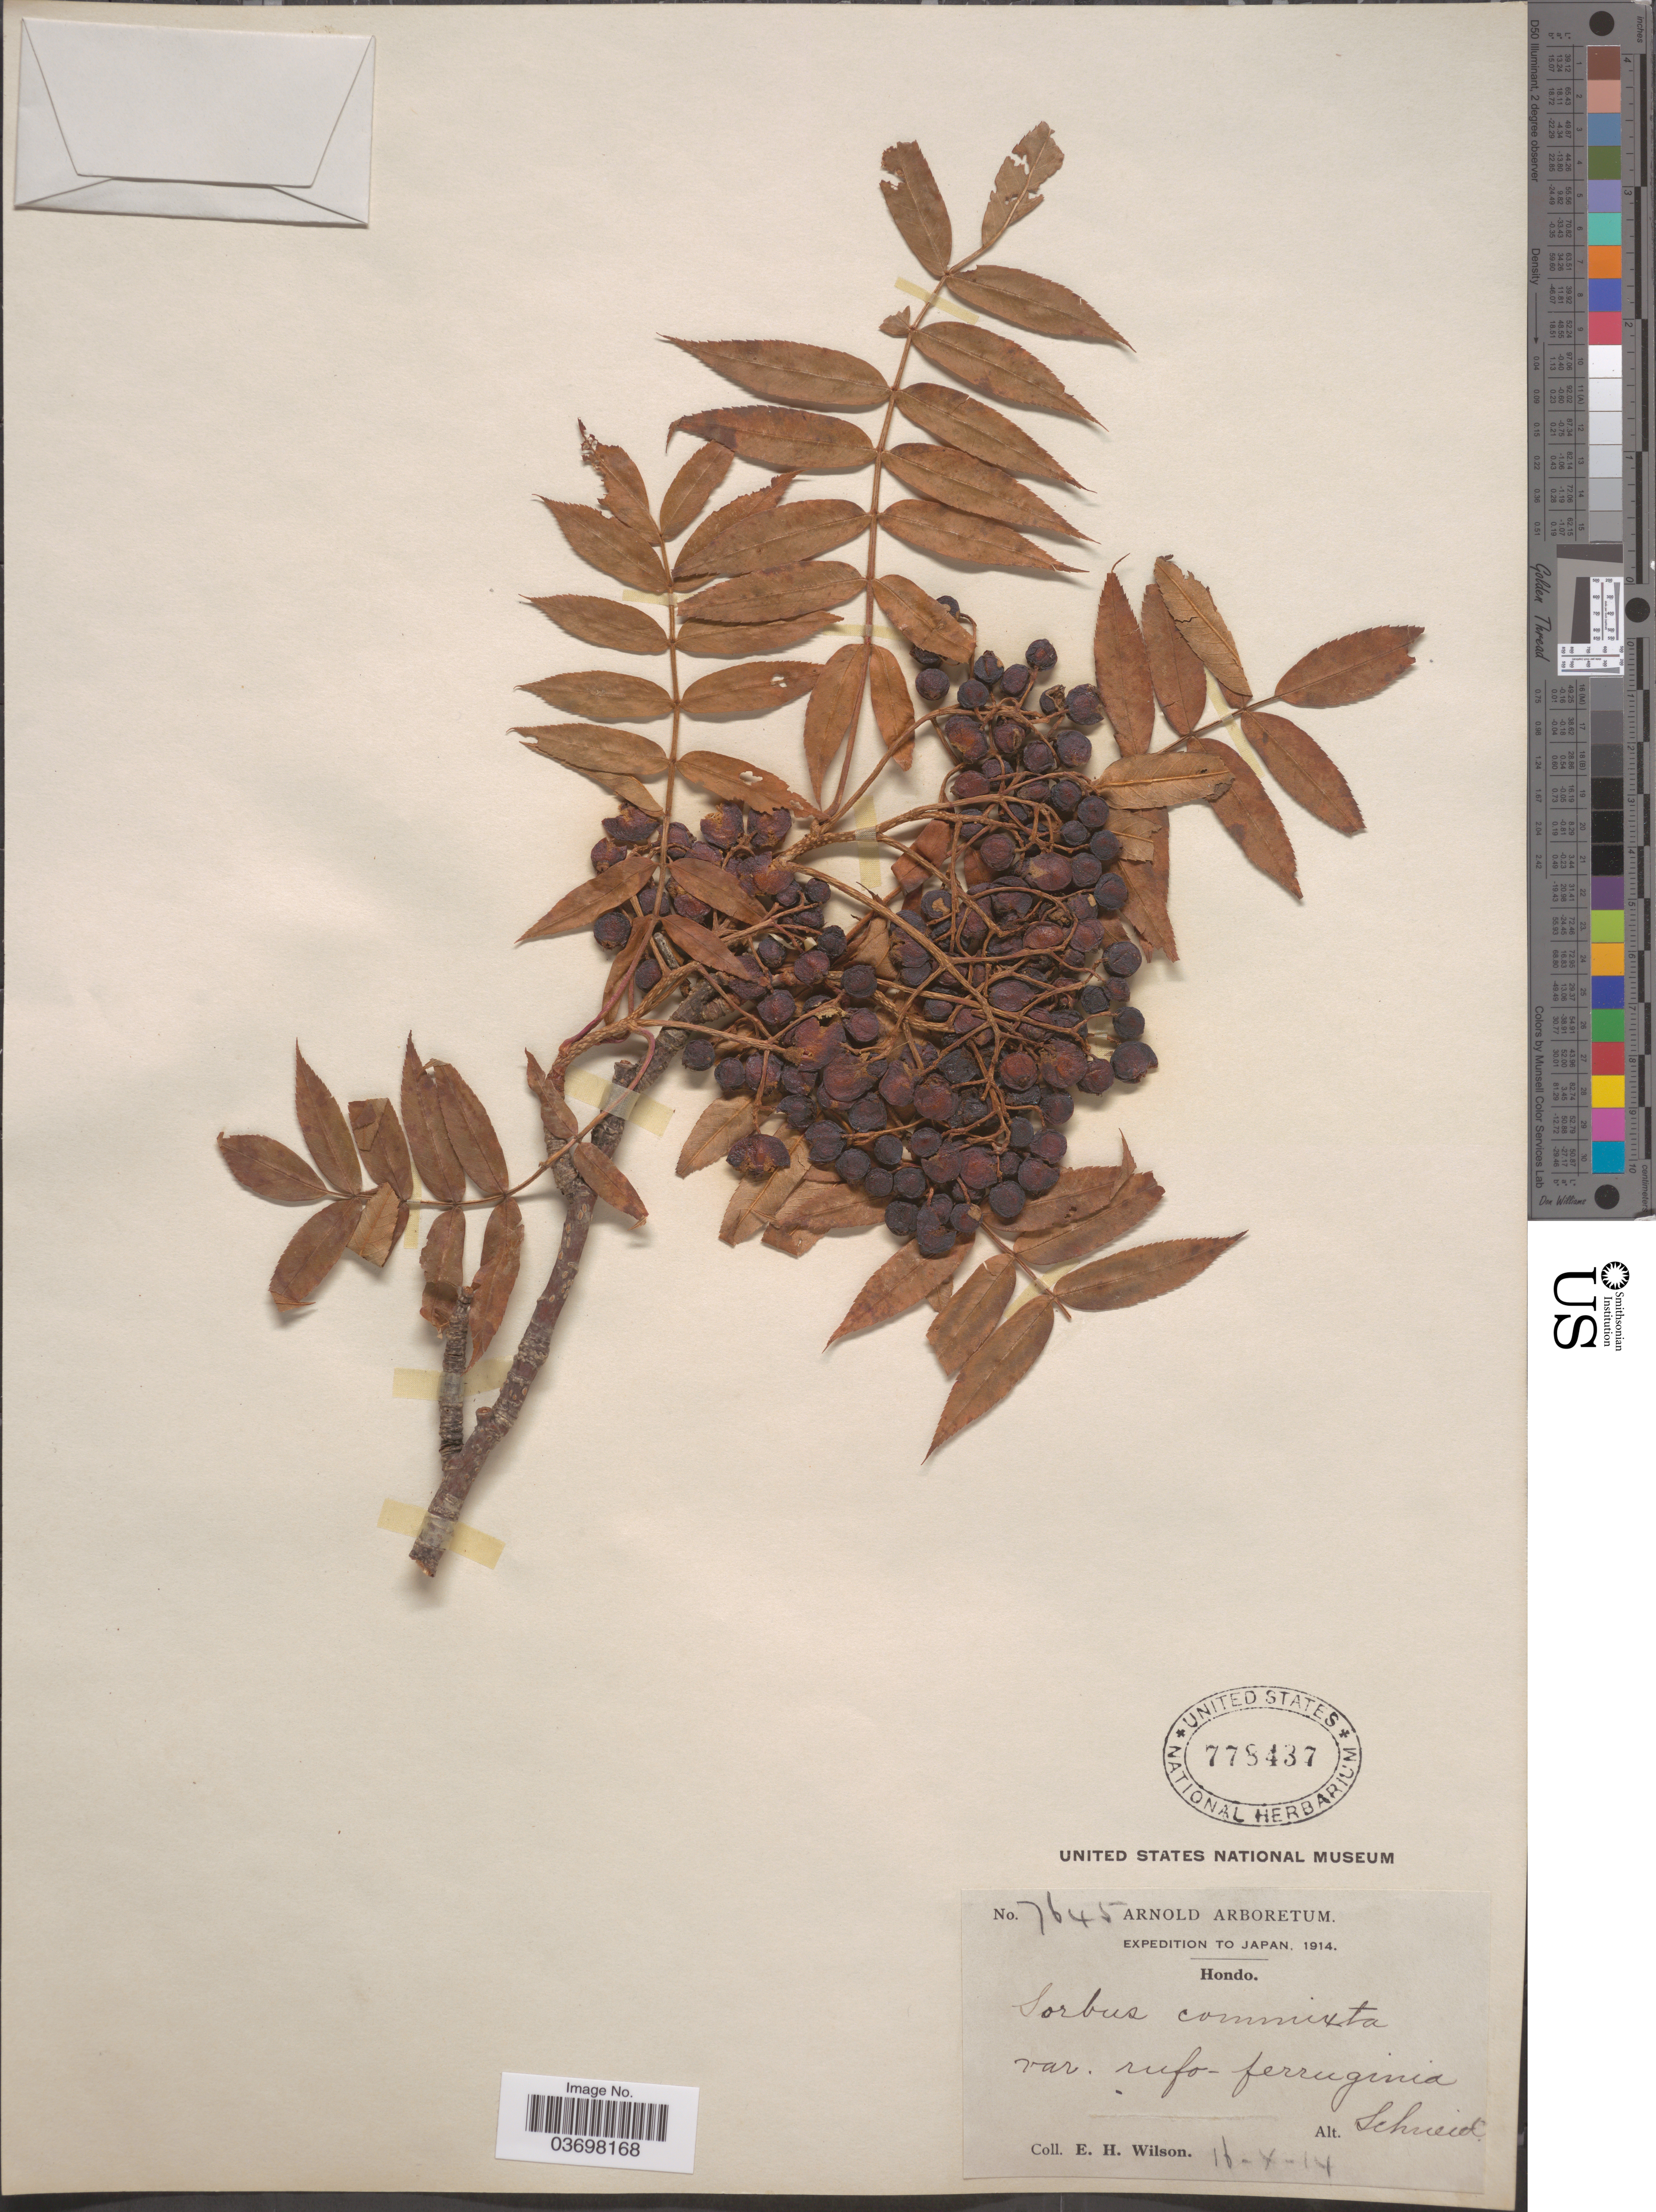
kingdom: Plantae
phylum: Tracheophyta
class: Magnoliopsida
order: Rosales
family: Rosaceae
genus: Sorbus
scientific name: Sorbus commixta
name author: Hedl.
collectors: E. Wilson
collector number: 7645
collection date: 1914-10-16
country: Japan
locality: Hondo.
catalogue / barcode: US 778437